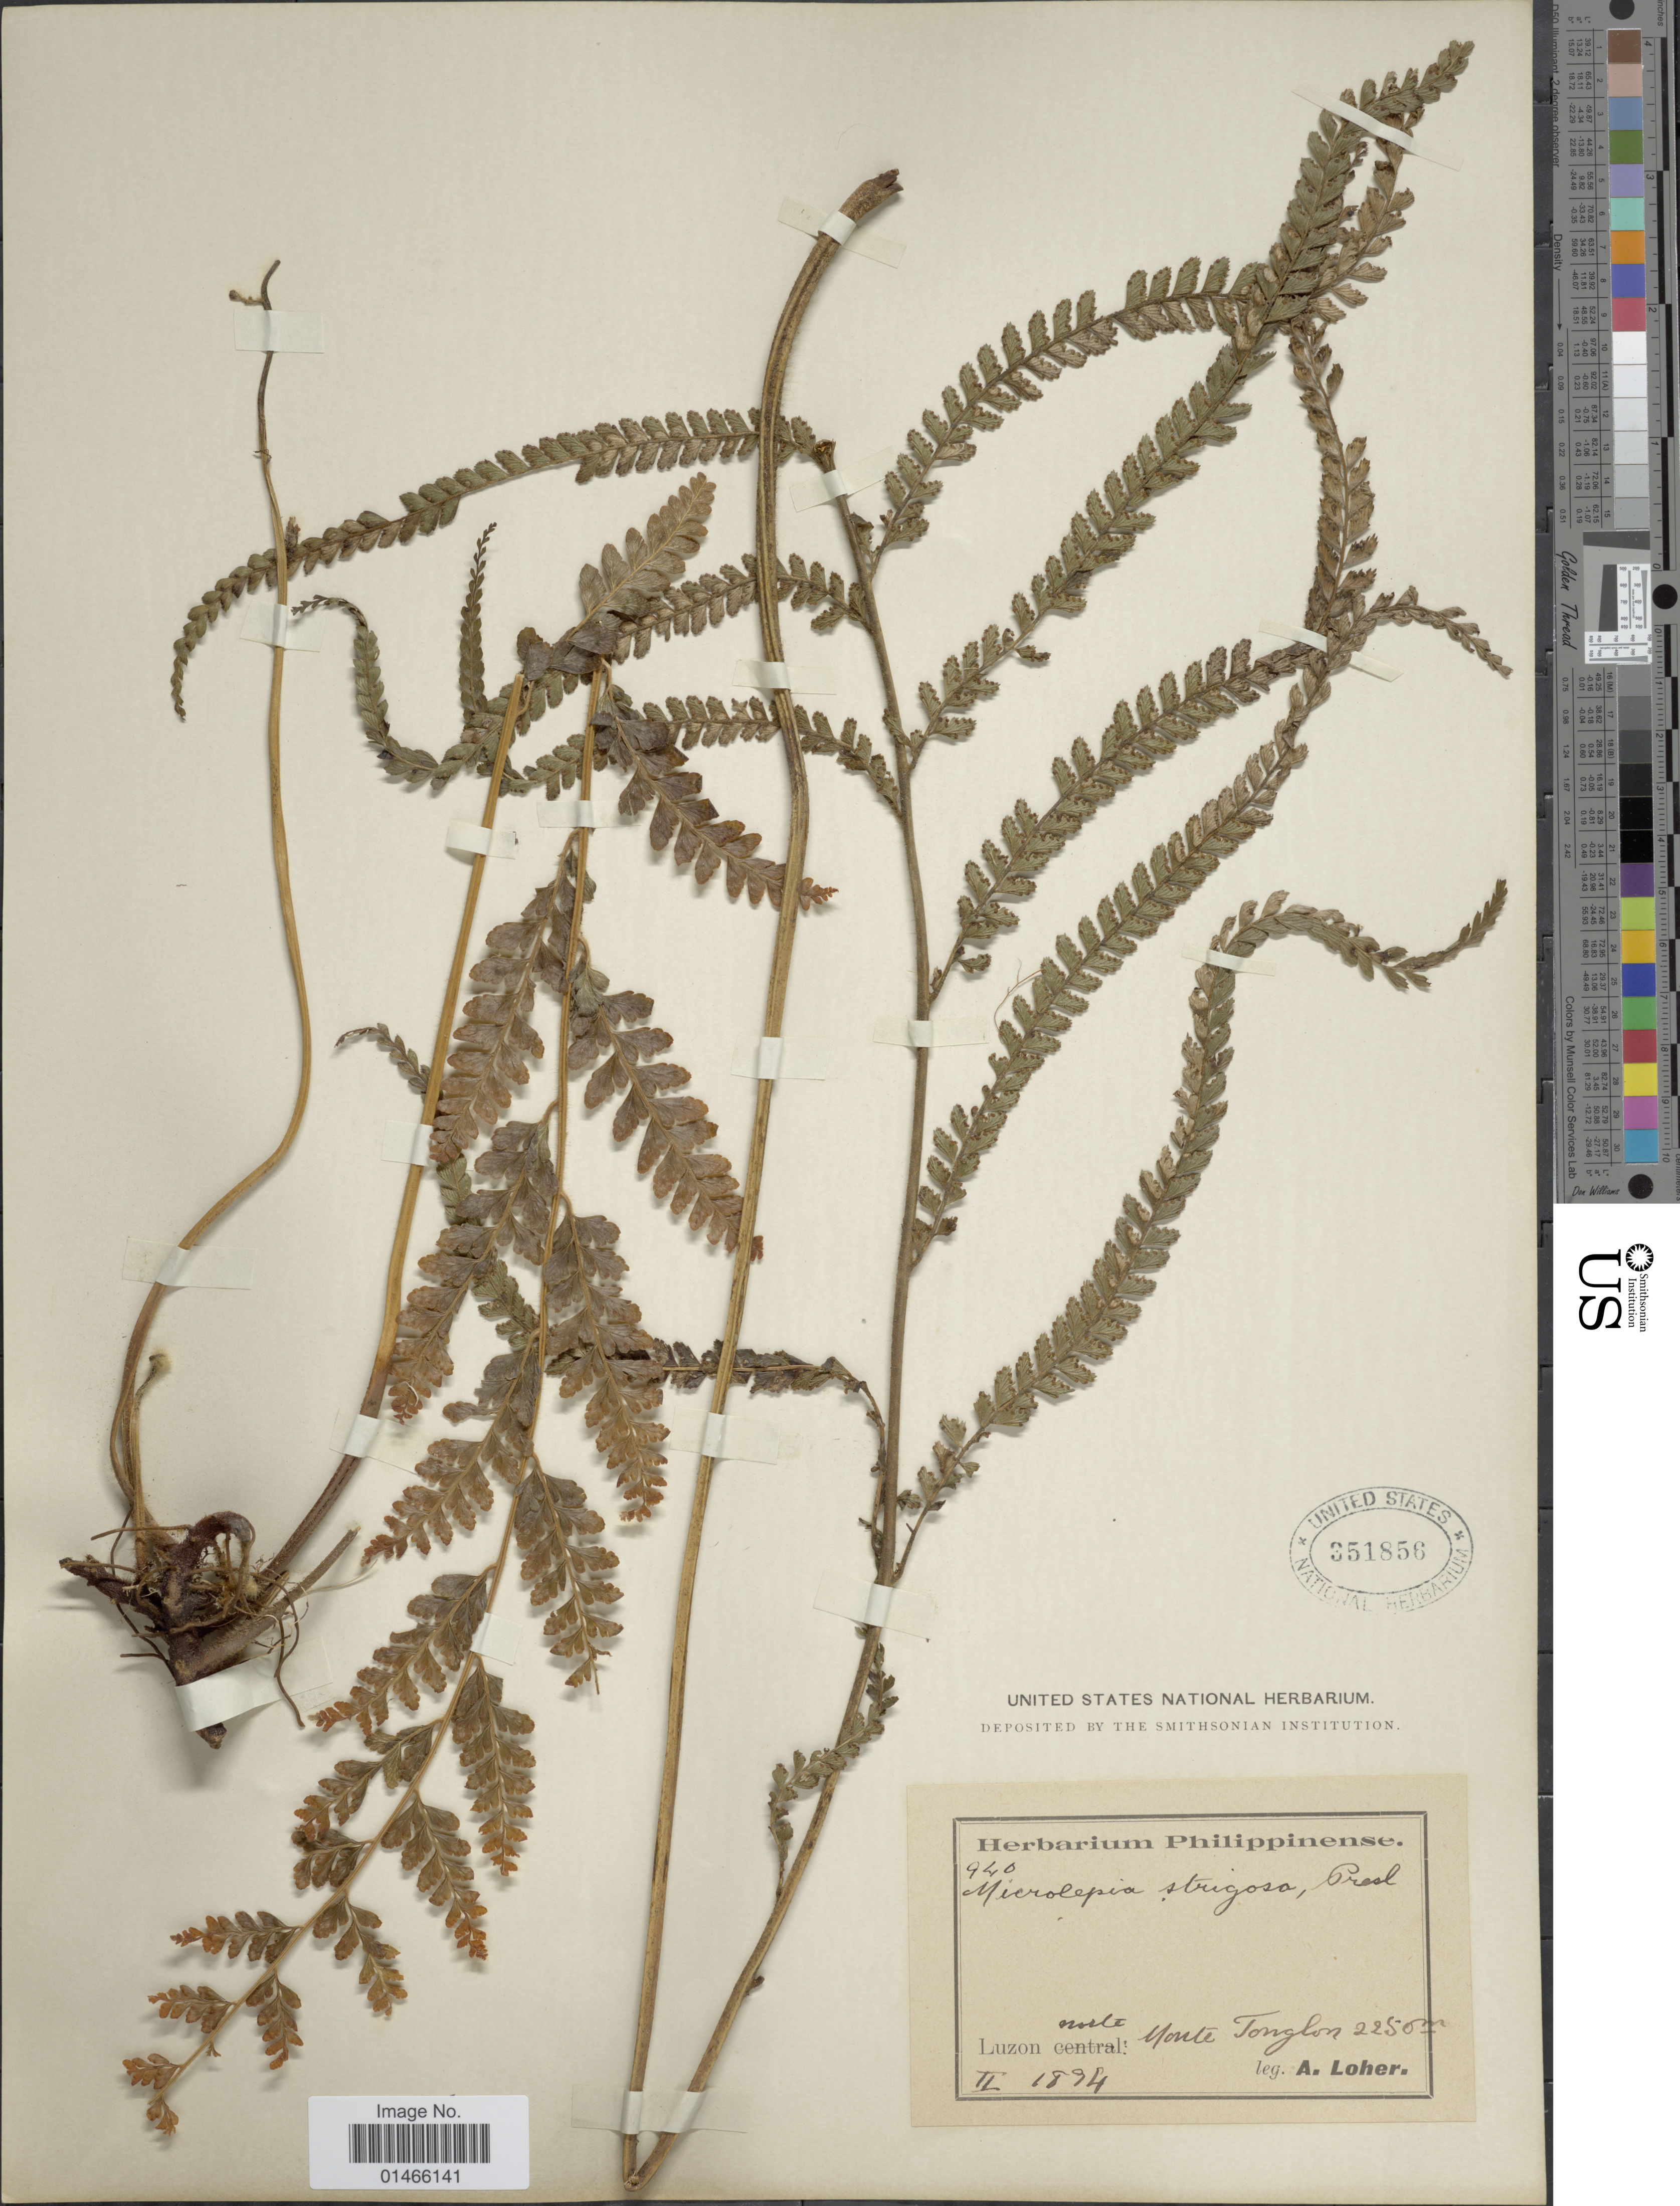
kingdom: Plantae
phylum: Tracheophyta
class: Polypodiopsida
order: Polypodiales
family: Dennstaedtiaceae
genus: Microlepia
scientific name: Microlepia strigosa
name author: (Thunb.) J. Presl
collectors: A. Loher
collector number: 940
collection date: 1894-02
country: Philippines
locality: Luzon Norte, Monte Tonglen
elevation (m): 2250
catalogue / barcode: US 351856